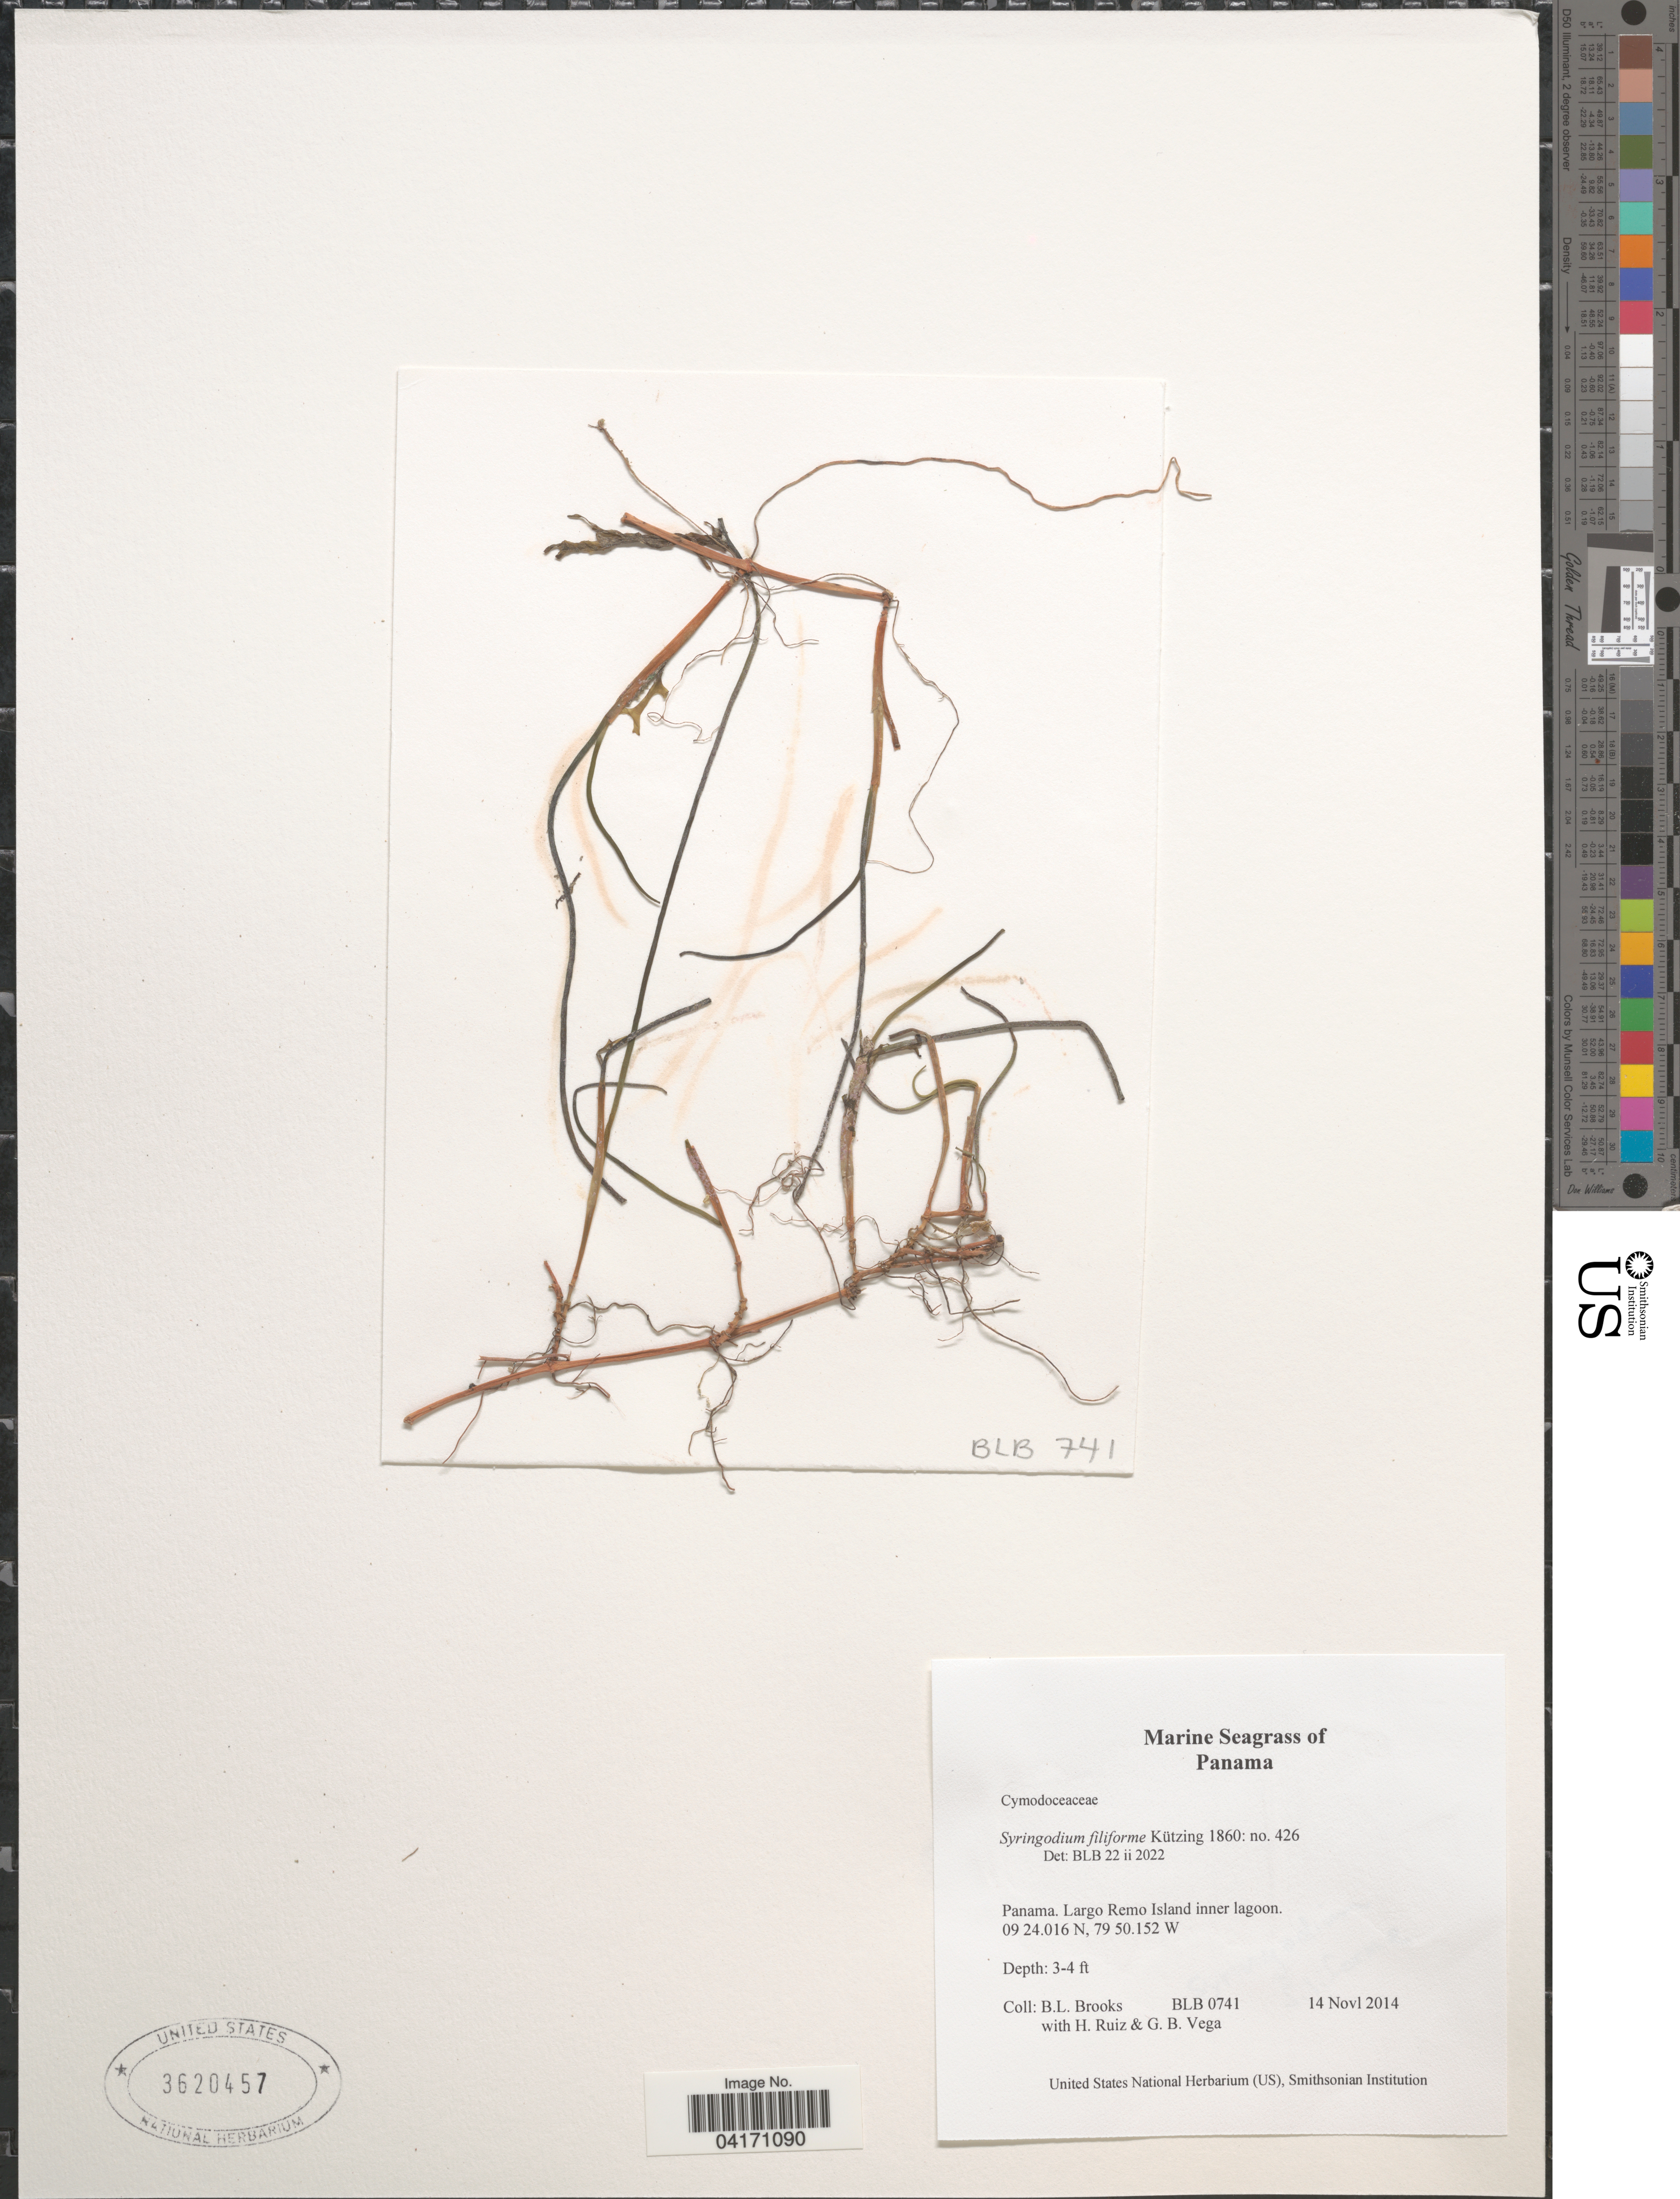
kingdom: Plantae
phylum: Tracheophyta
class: Liliopsida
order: Alismatales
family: Cymodoceaceae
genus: Syringodium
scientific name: Syringodium filiforme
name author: Kütz.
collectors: B. Brooks, H. Ruiz & G. B. Vega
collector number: BLB0741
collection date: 2014-11-14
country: Panama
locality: Largo Remo Island inner lagoon.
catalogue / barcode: US 3620457